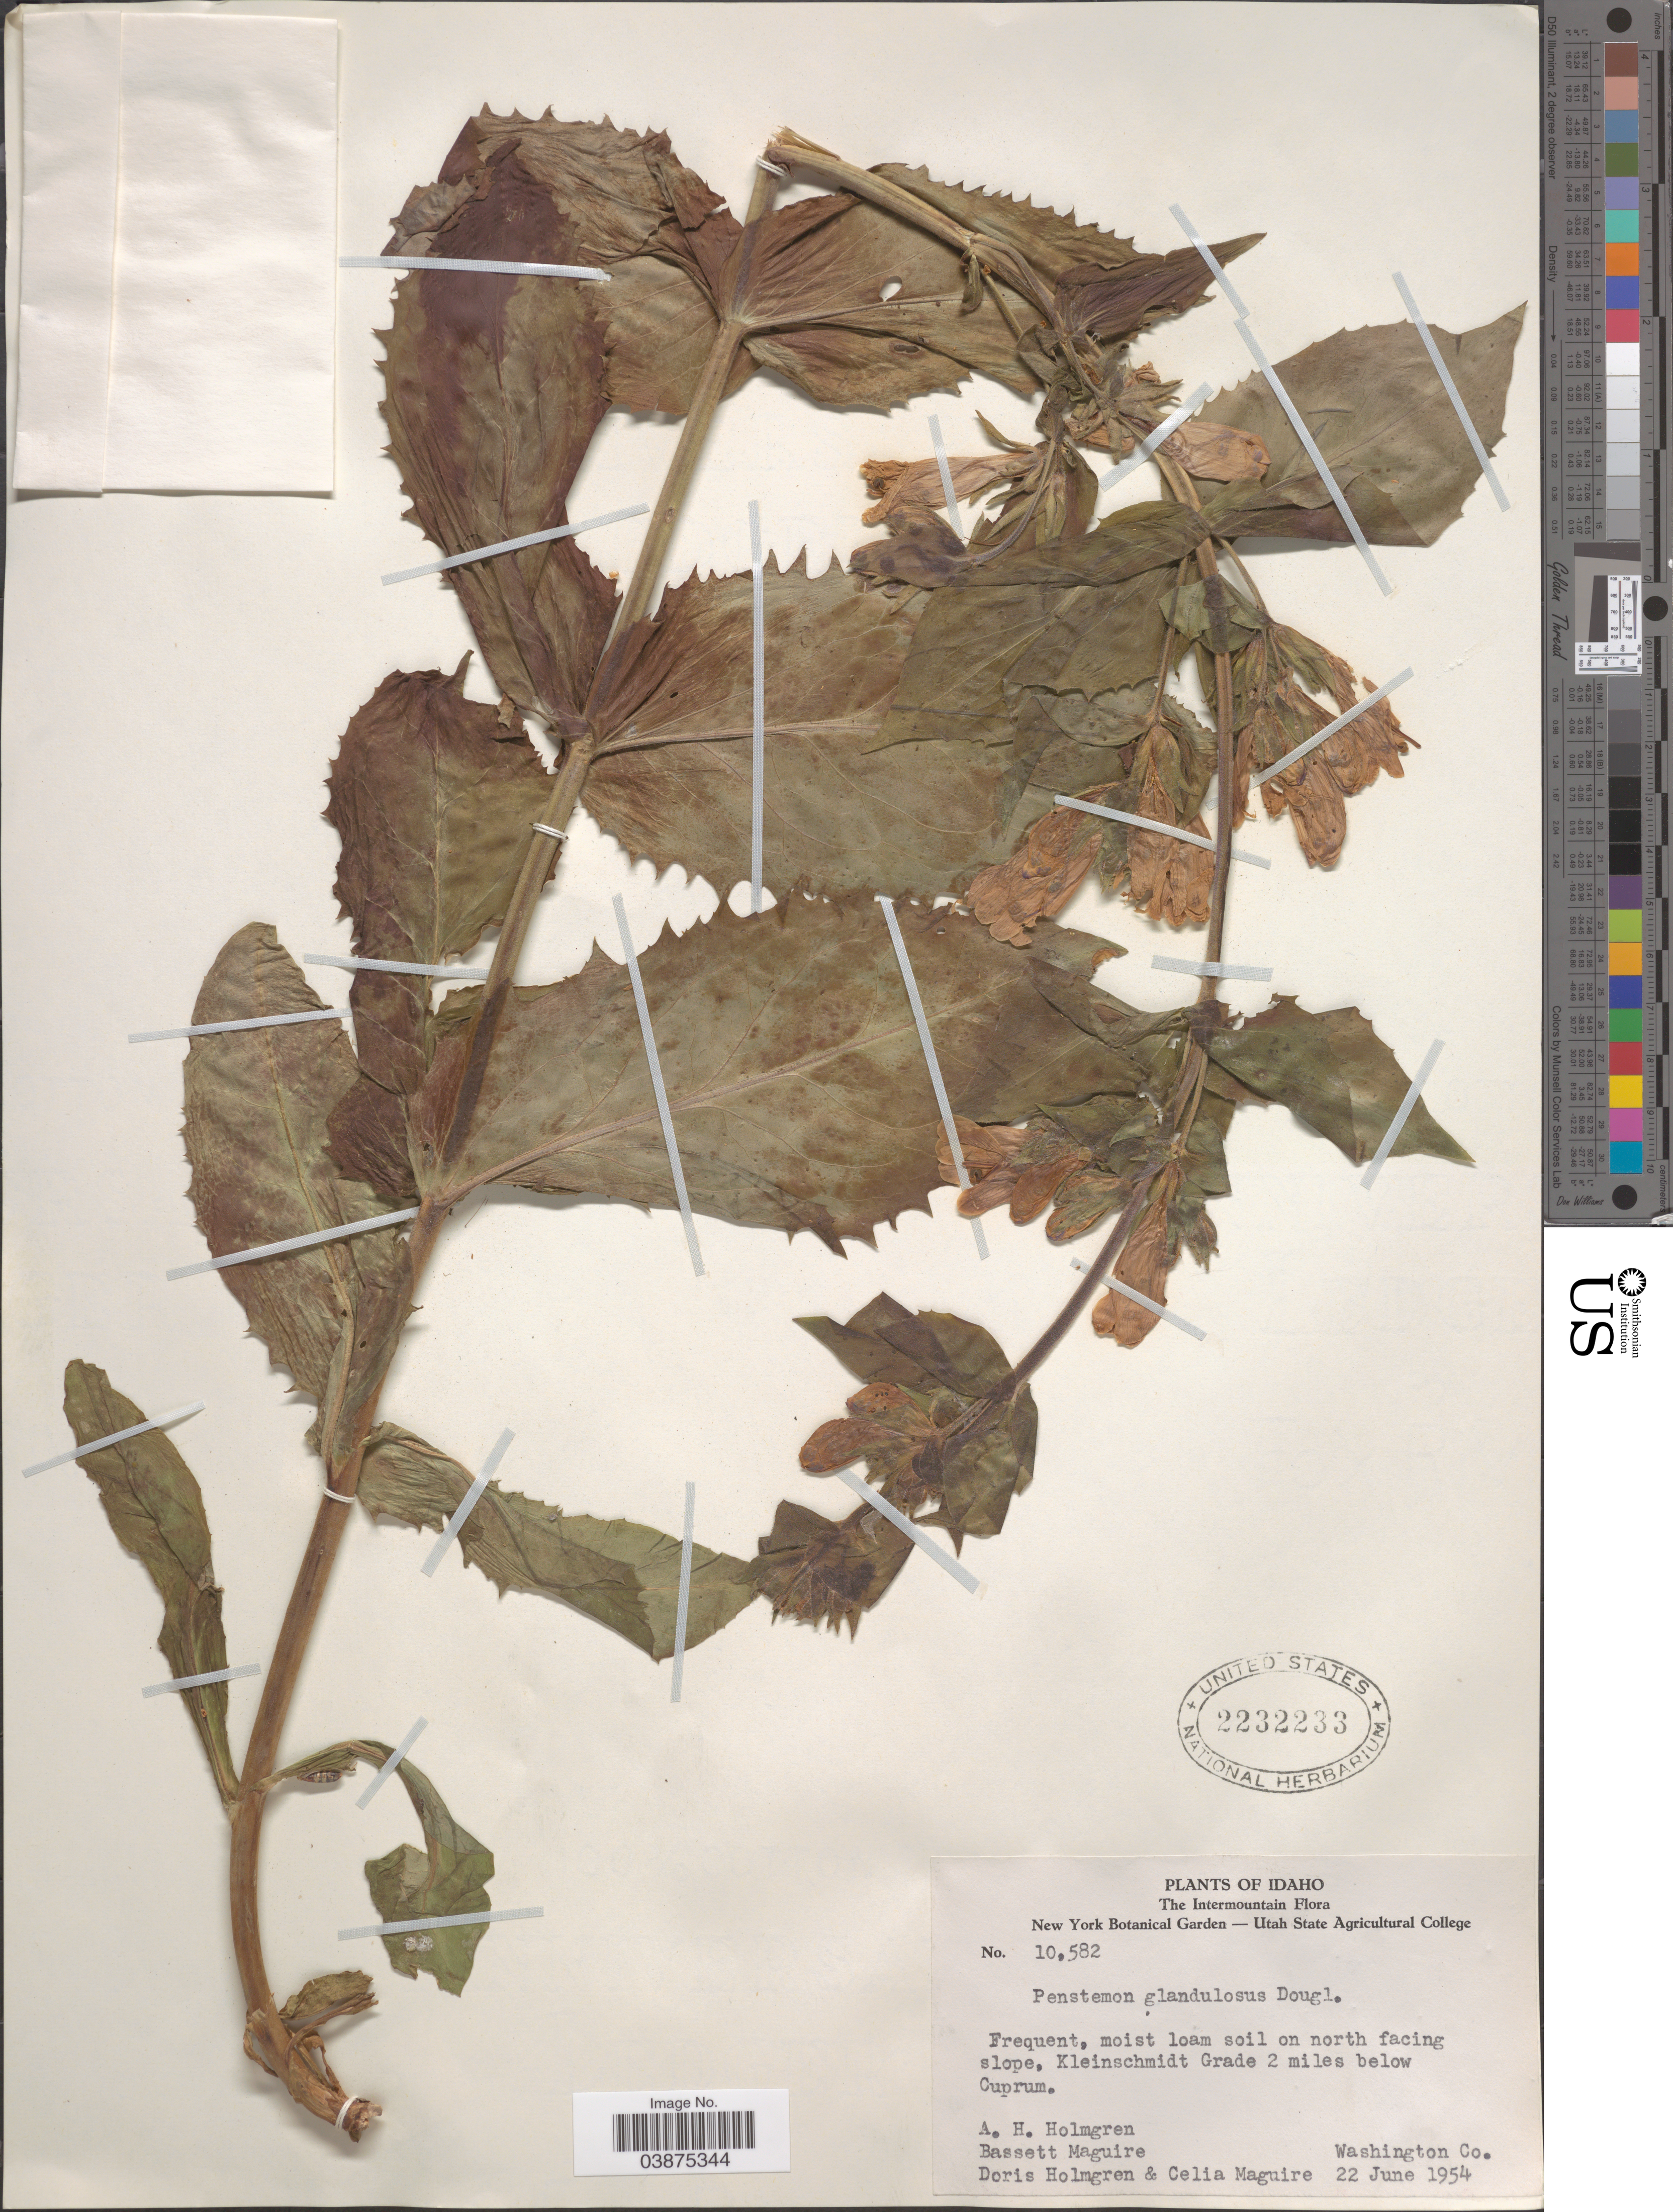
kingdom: Plantae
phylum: Tracheophyta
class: Magnoliopsida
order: Lamiales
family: Plantaginaceae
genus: Penstemon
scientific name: Penstemon glandulosus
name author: Douglas ex Lindl.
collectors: A. H. Holmgren, B. Maguire, D. E. Holmgren & C. K. Maguire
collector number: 10582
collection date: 1954-06-22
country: United States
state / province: Idaho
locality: The Intermountain. Moist loam soil on north facing slope, Kleinschmidt Grade 2 miles below Cuprum. Washington Co.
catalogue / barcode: US 2232233